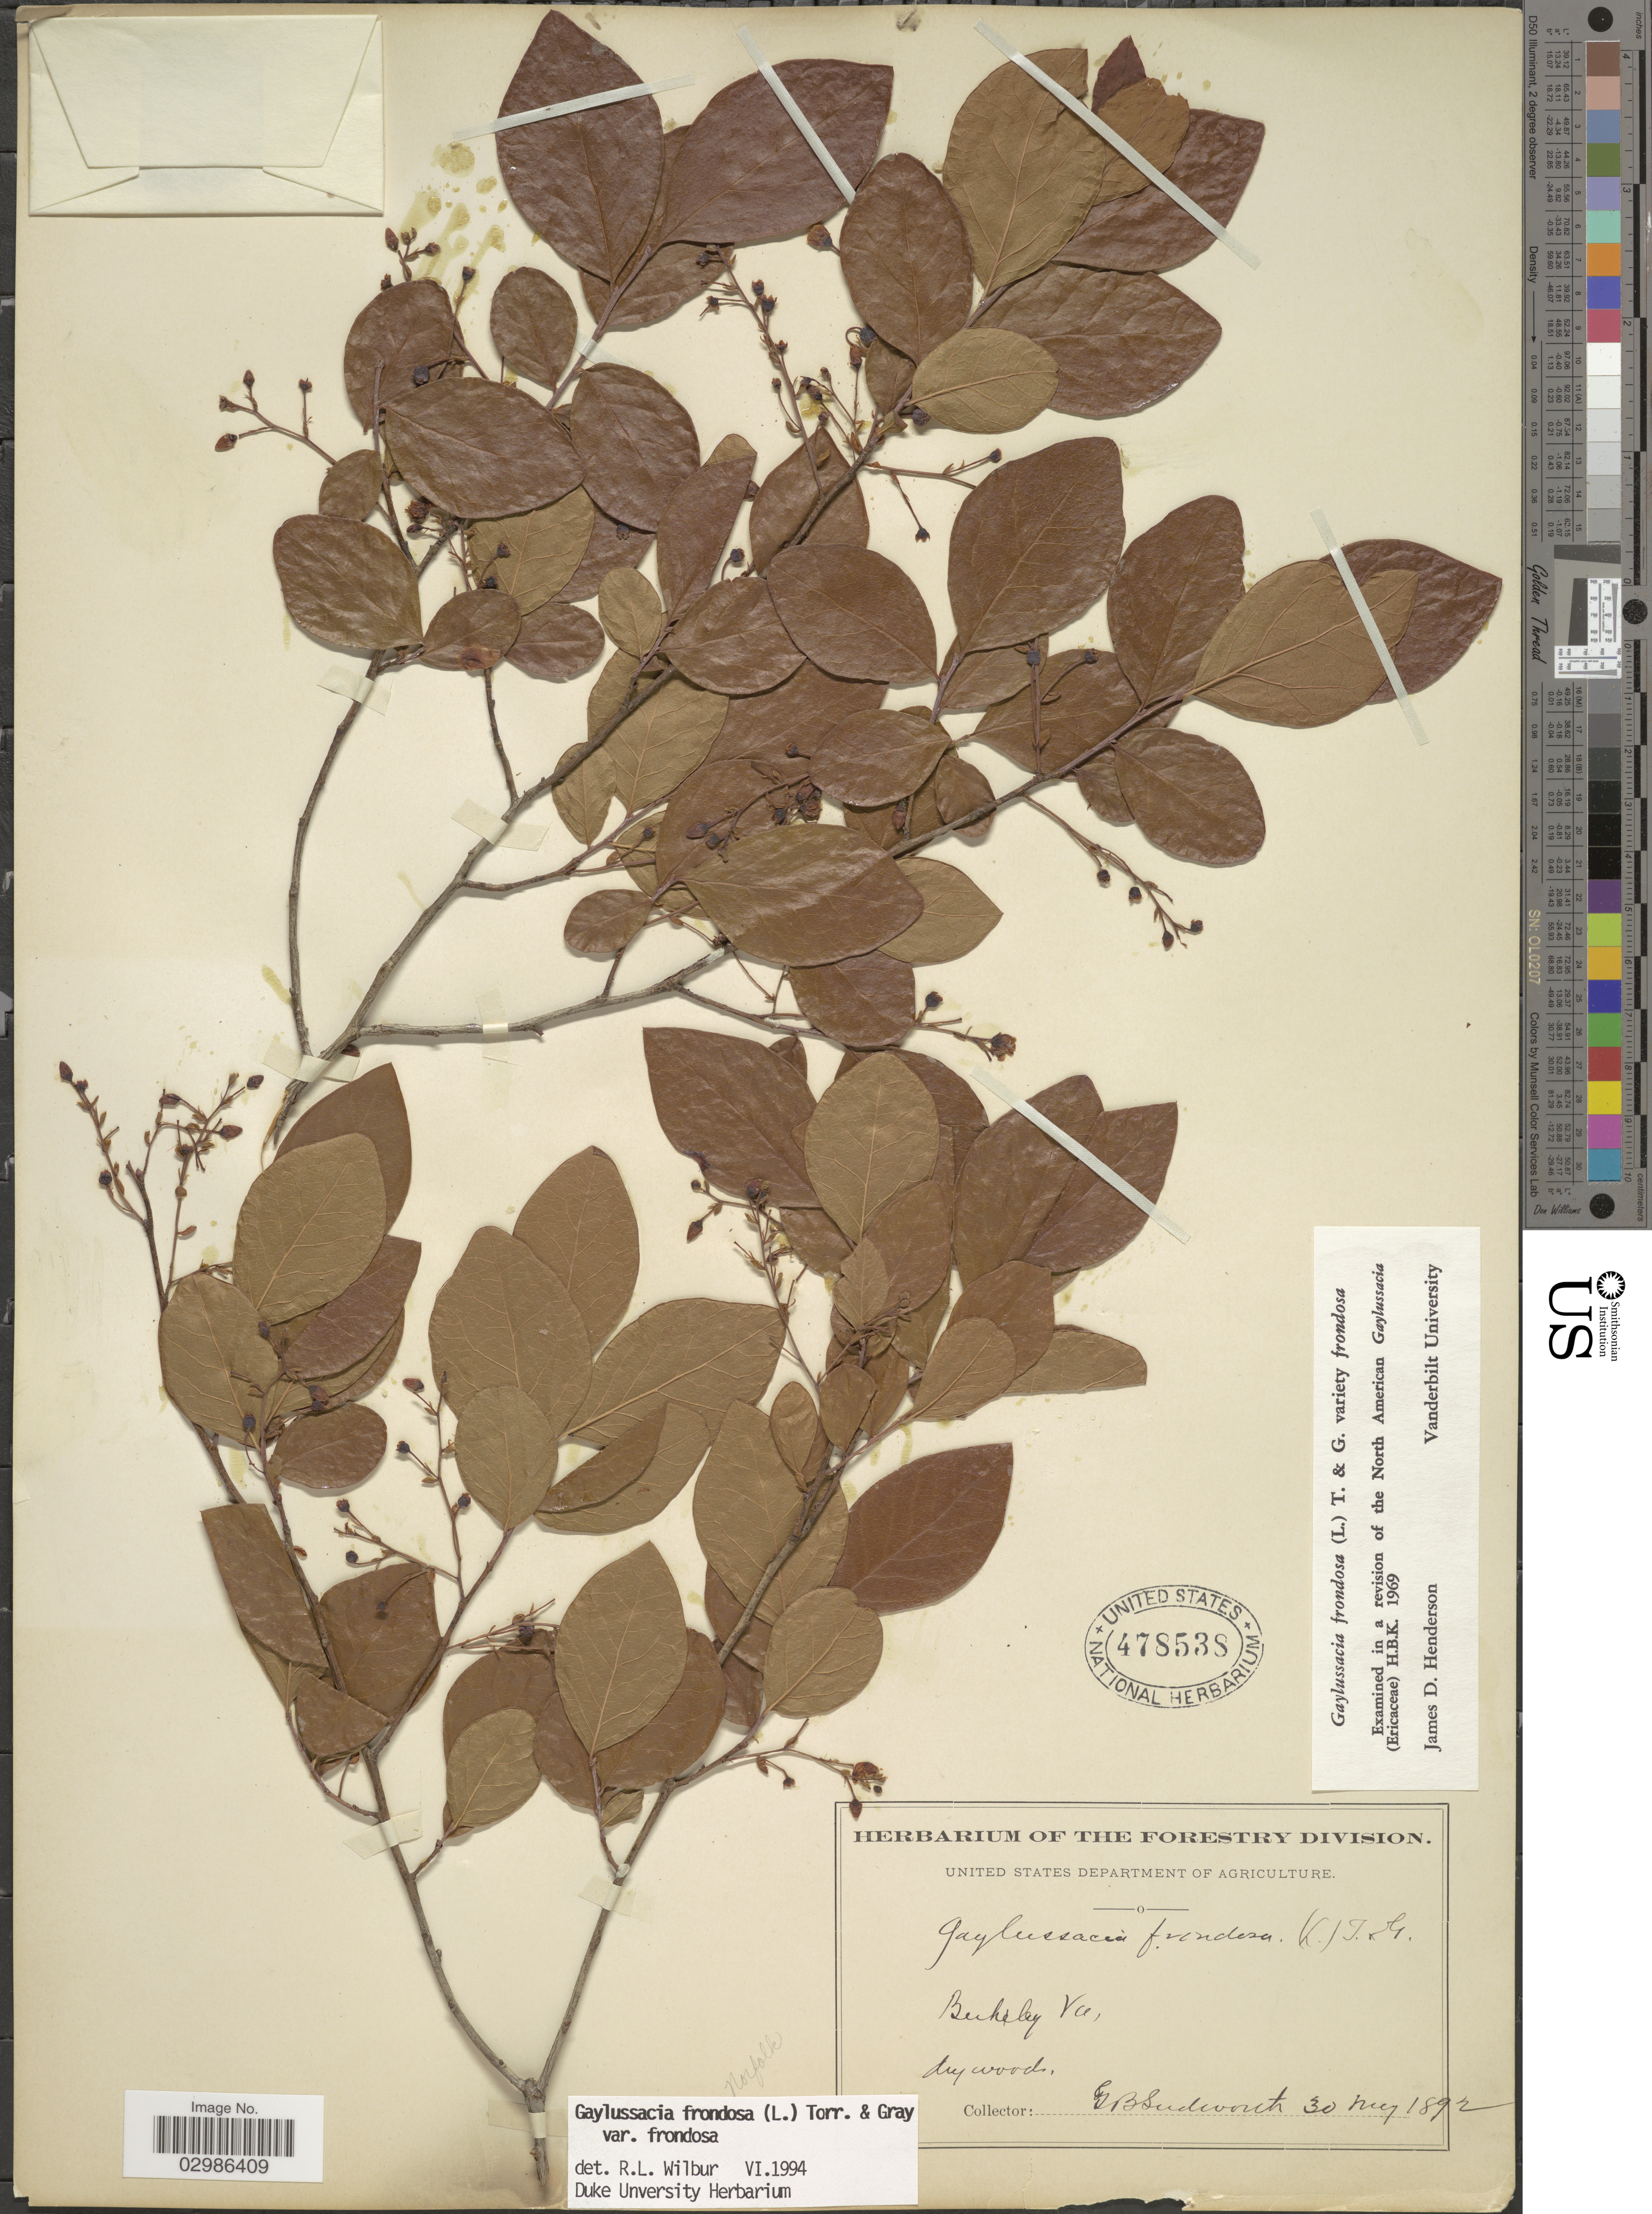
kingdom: Plantae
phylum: Tracheophyta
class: Magnoliopsida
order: Ericales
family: Ericaceae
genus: Gaylussacia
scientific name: Gaylussacia frondosa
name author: (L.) Torr. & A. Gray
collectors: E. Sudworth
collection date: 1892-08-30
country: United States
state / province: Virginia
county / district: City of Norfolk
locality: Berkley. Norfolk.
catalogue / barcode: US 478538